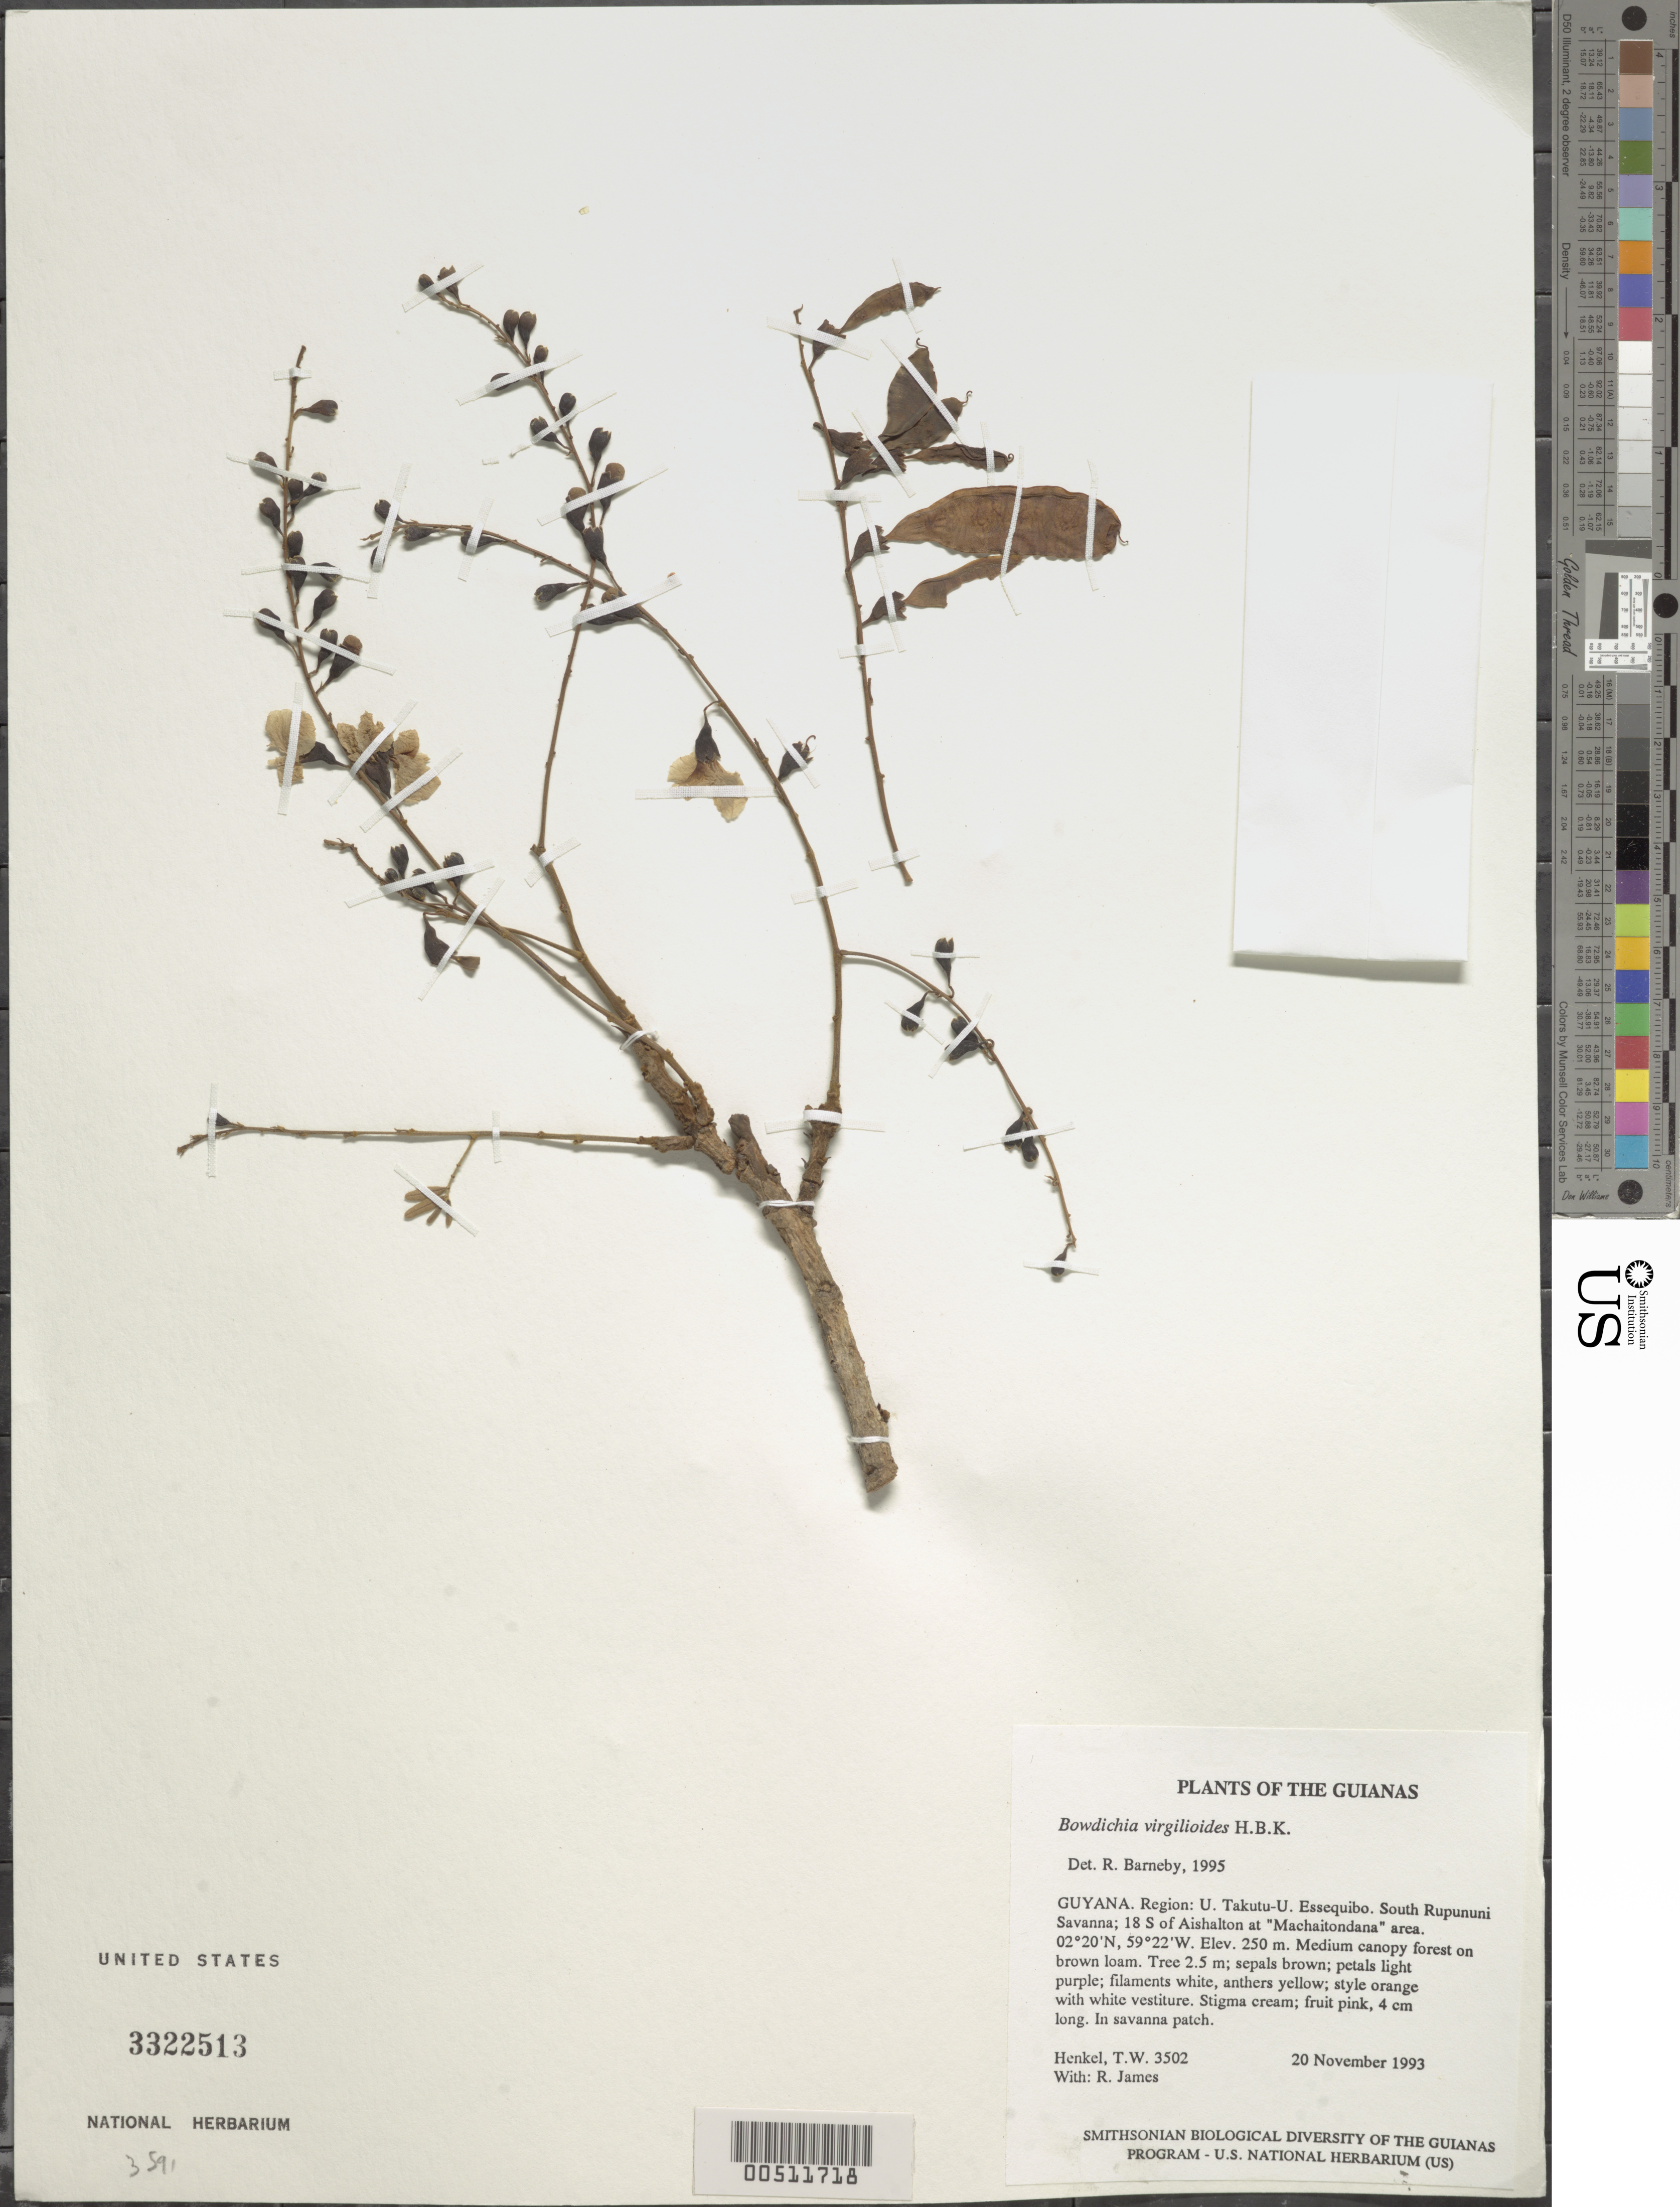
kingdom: Plantae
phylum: Tracheophyta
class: Magnoliopsida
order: Fabales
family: Fabaceae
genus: Bowdichia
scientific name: Bowdichia virgilioides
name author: Kunth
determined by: Barneby, Rupert C., (NY)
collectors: T. Henkel & R. James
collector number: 3502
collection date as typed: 20 November 1993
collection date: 1993-11-20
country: Guyana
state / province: U. Takutu-U. Essequibo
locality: South Rupununi Savanna; 18 S of Aishalton at "Machaitondana" area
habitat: Medium canopy forest on brown loam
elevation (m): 250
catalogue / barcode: US 3322513